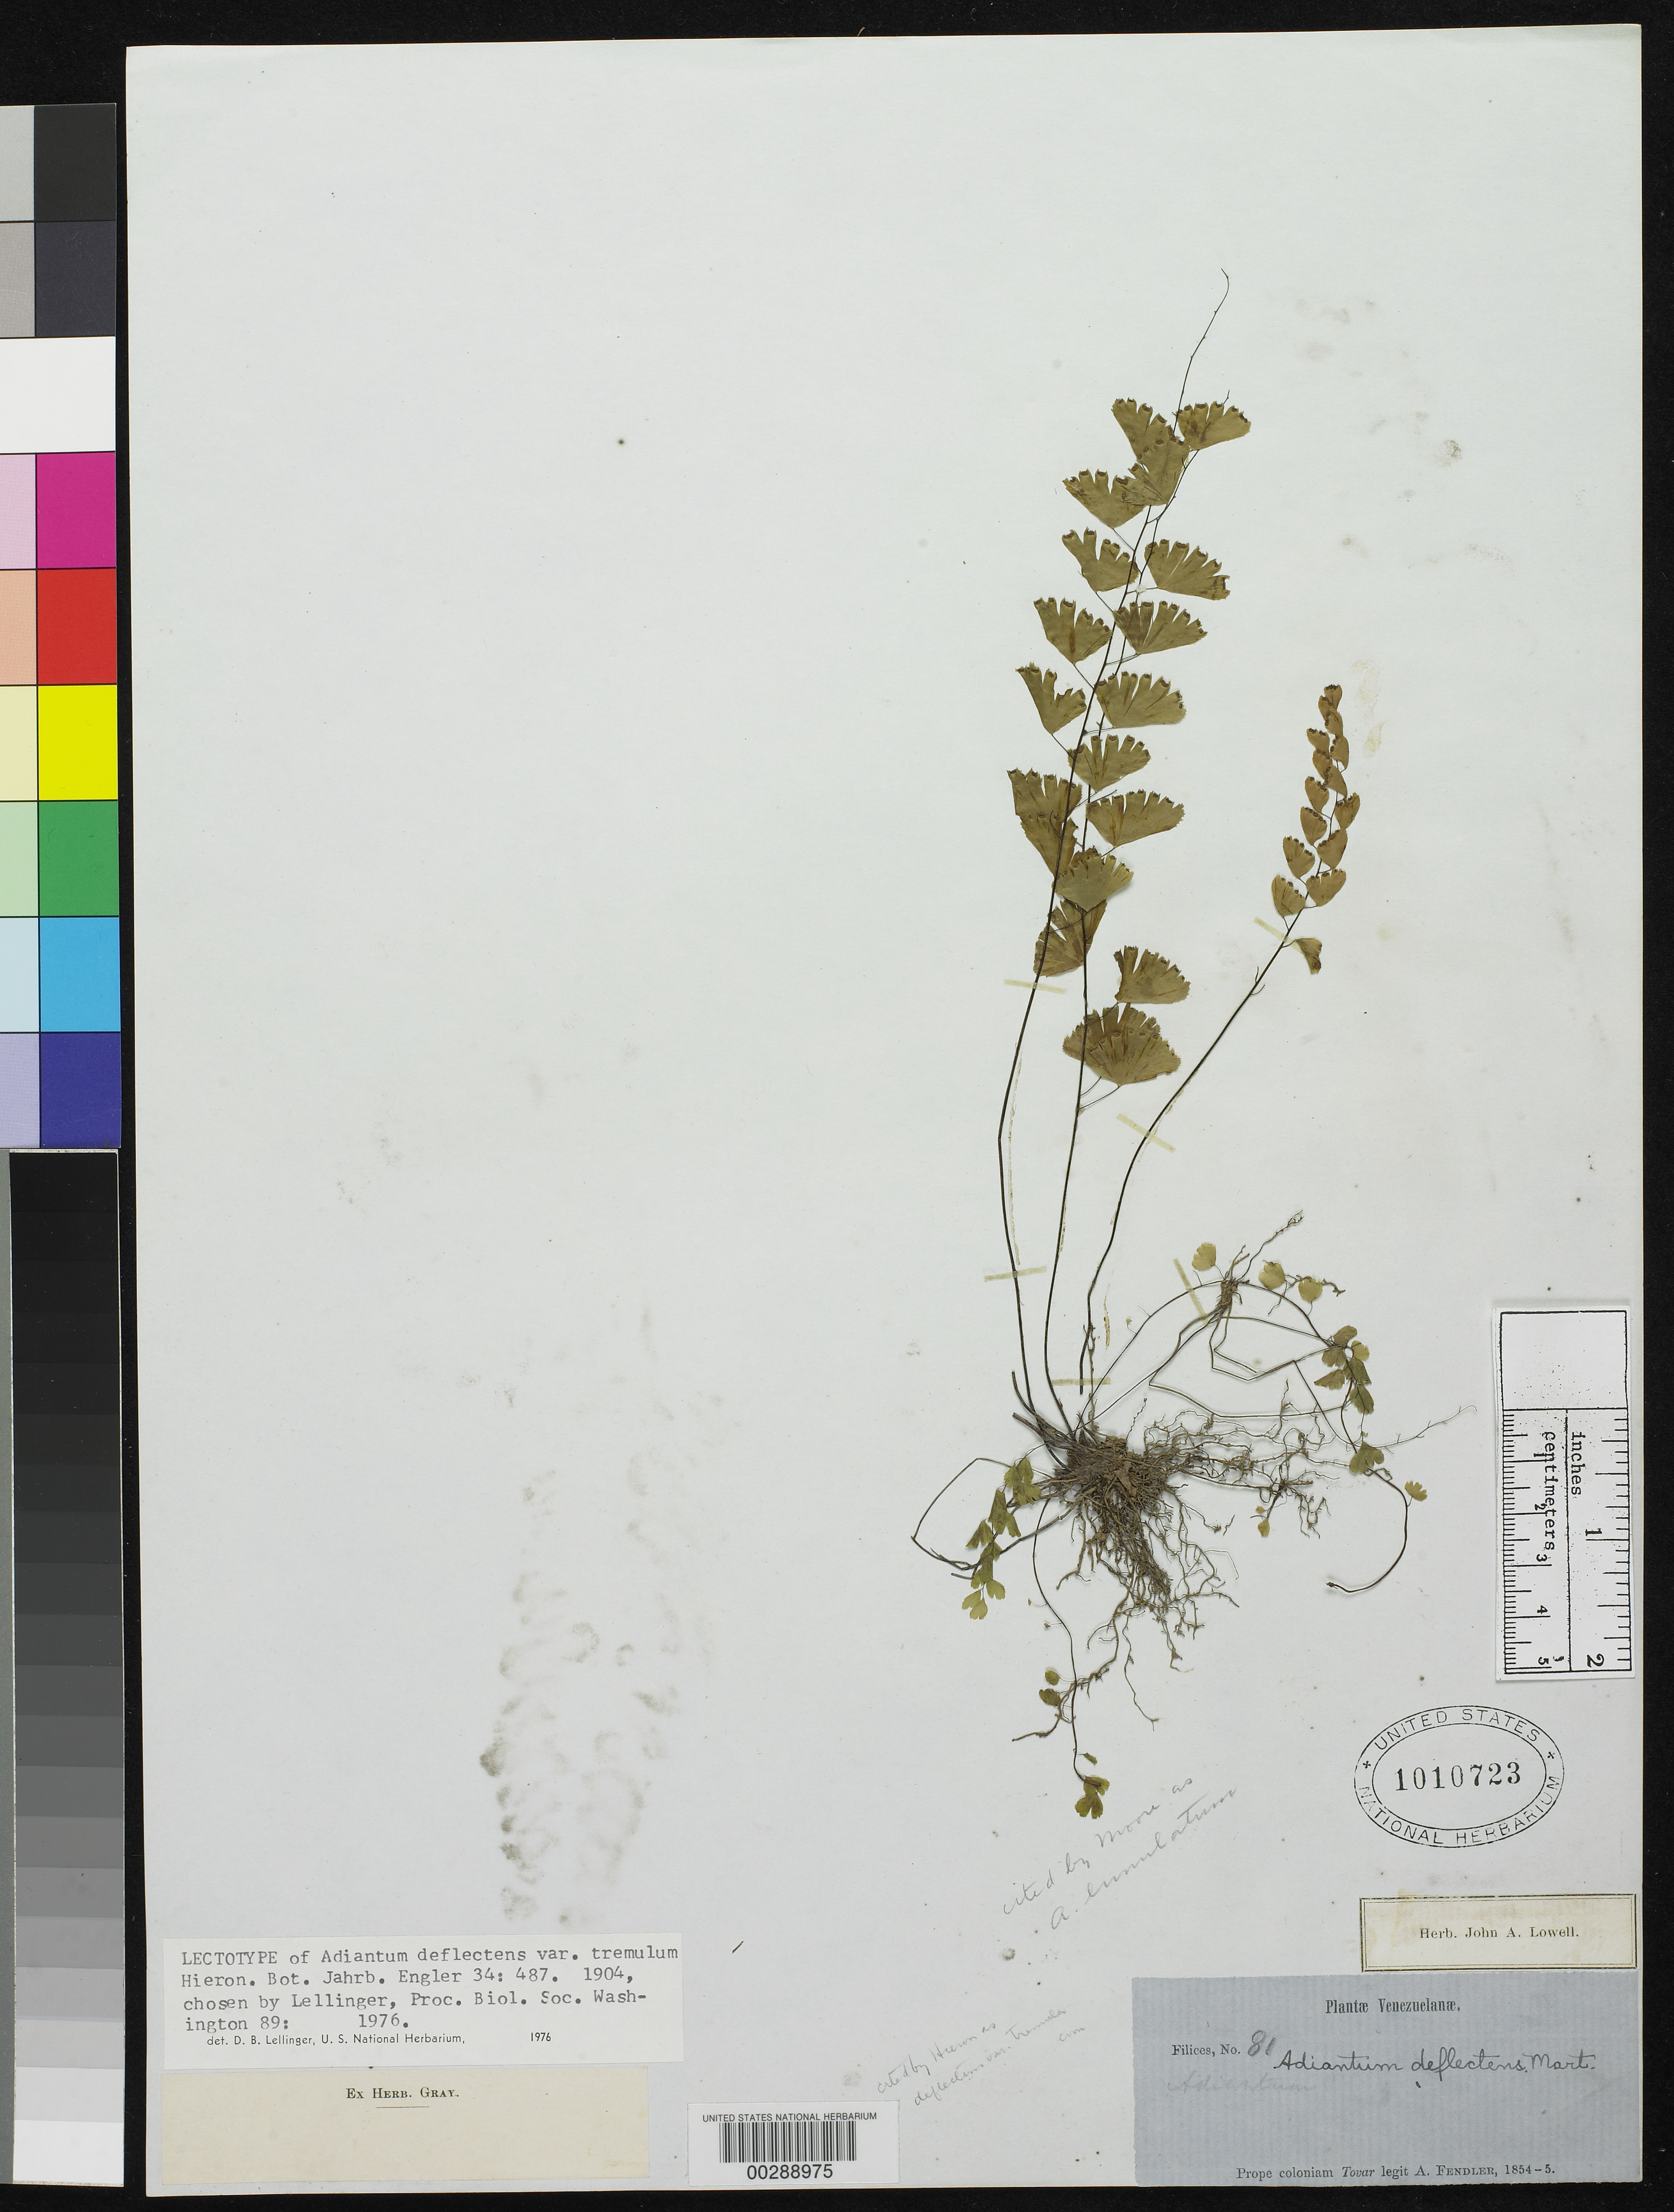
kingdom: Plantae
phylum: Tracheophyta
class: Polypodiopsida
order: Polypodiales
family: Pteridaceae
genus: Adiantum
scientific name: Adiantum deflectens var. tremulum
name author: Hieron.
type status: Lectotype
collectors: A. Fendler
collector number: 81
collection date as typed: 1894 to -- --- 1895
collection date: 1894/1895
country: Venezuela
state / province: Aragua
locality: Colonia Tovar.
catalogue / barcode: US 1010723